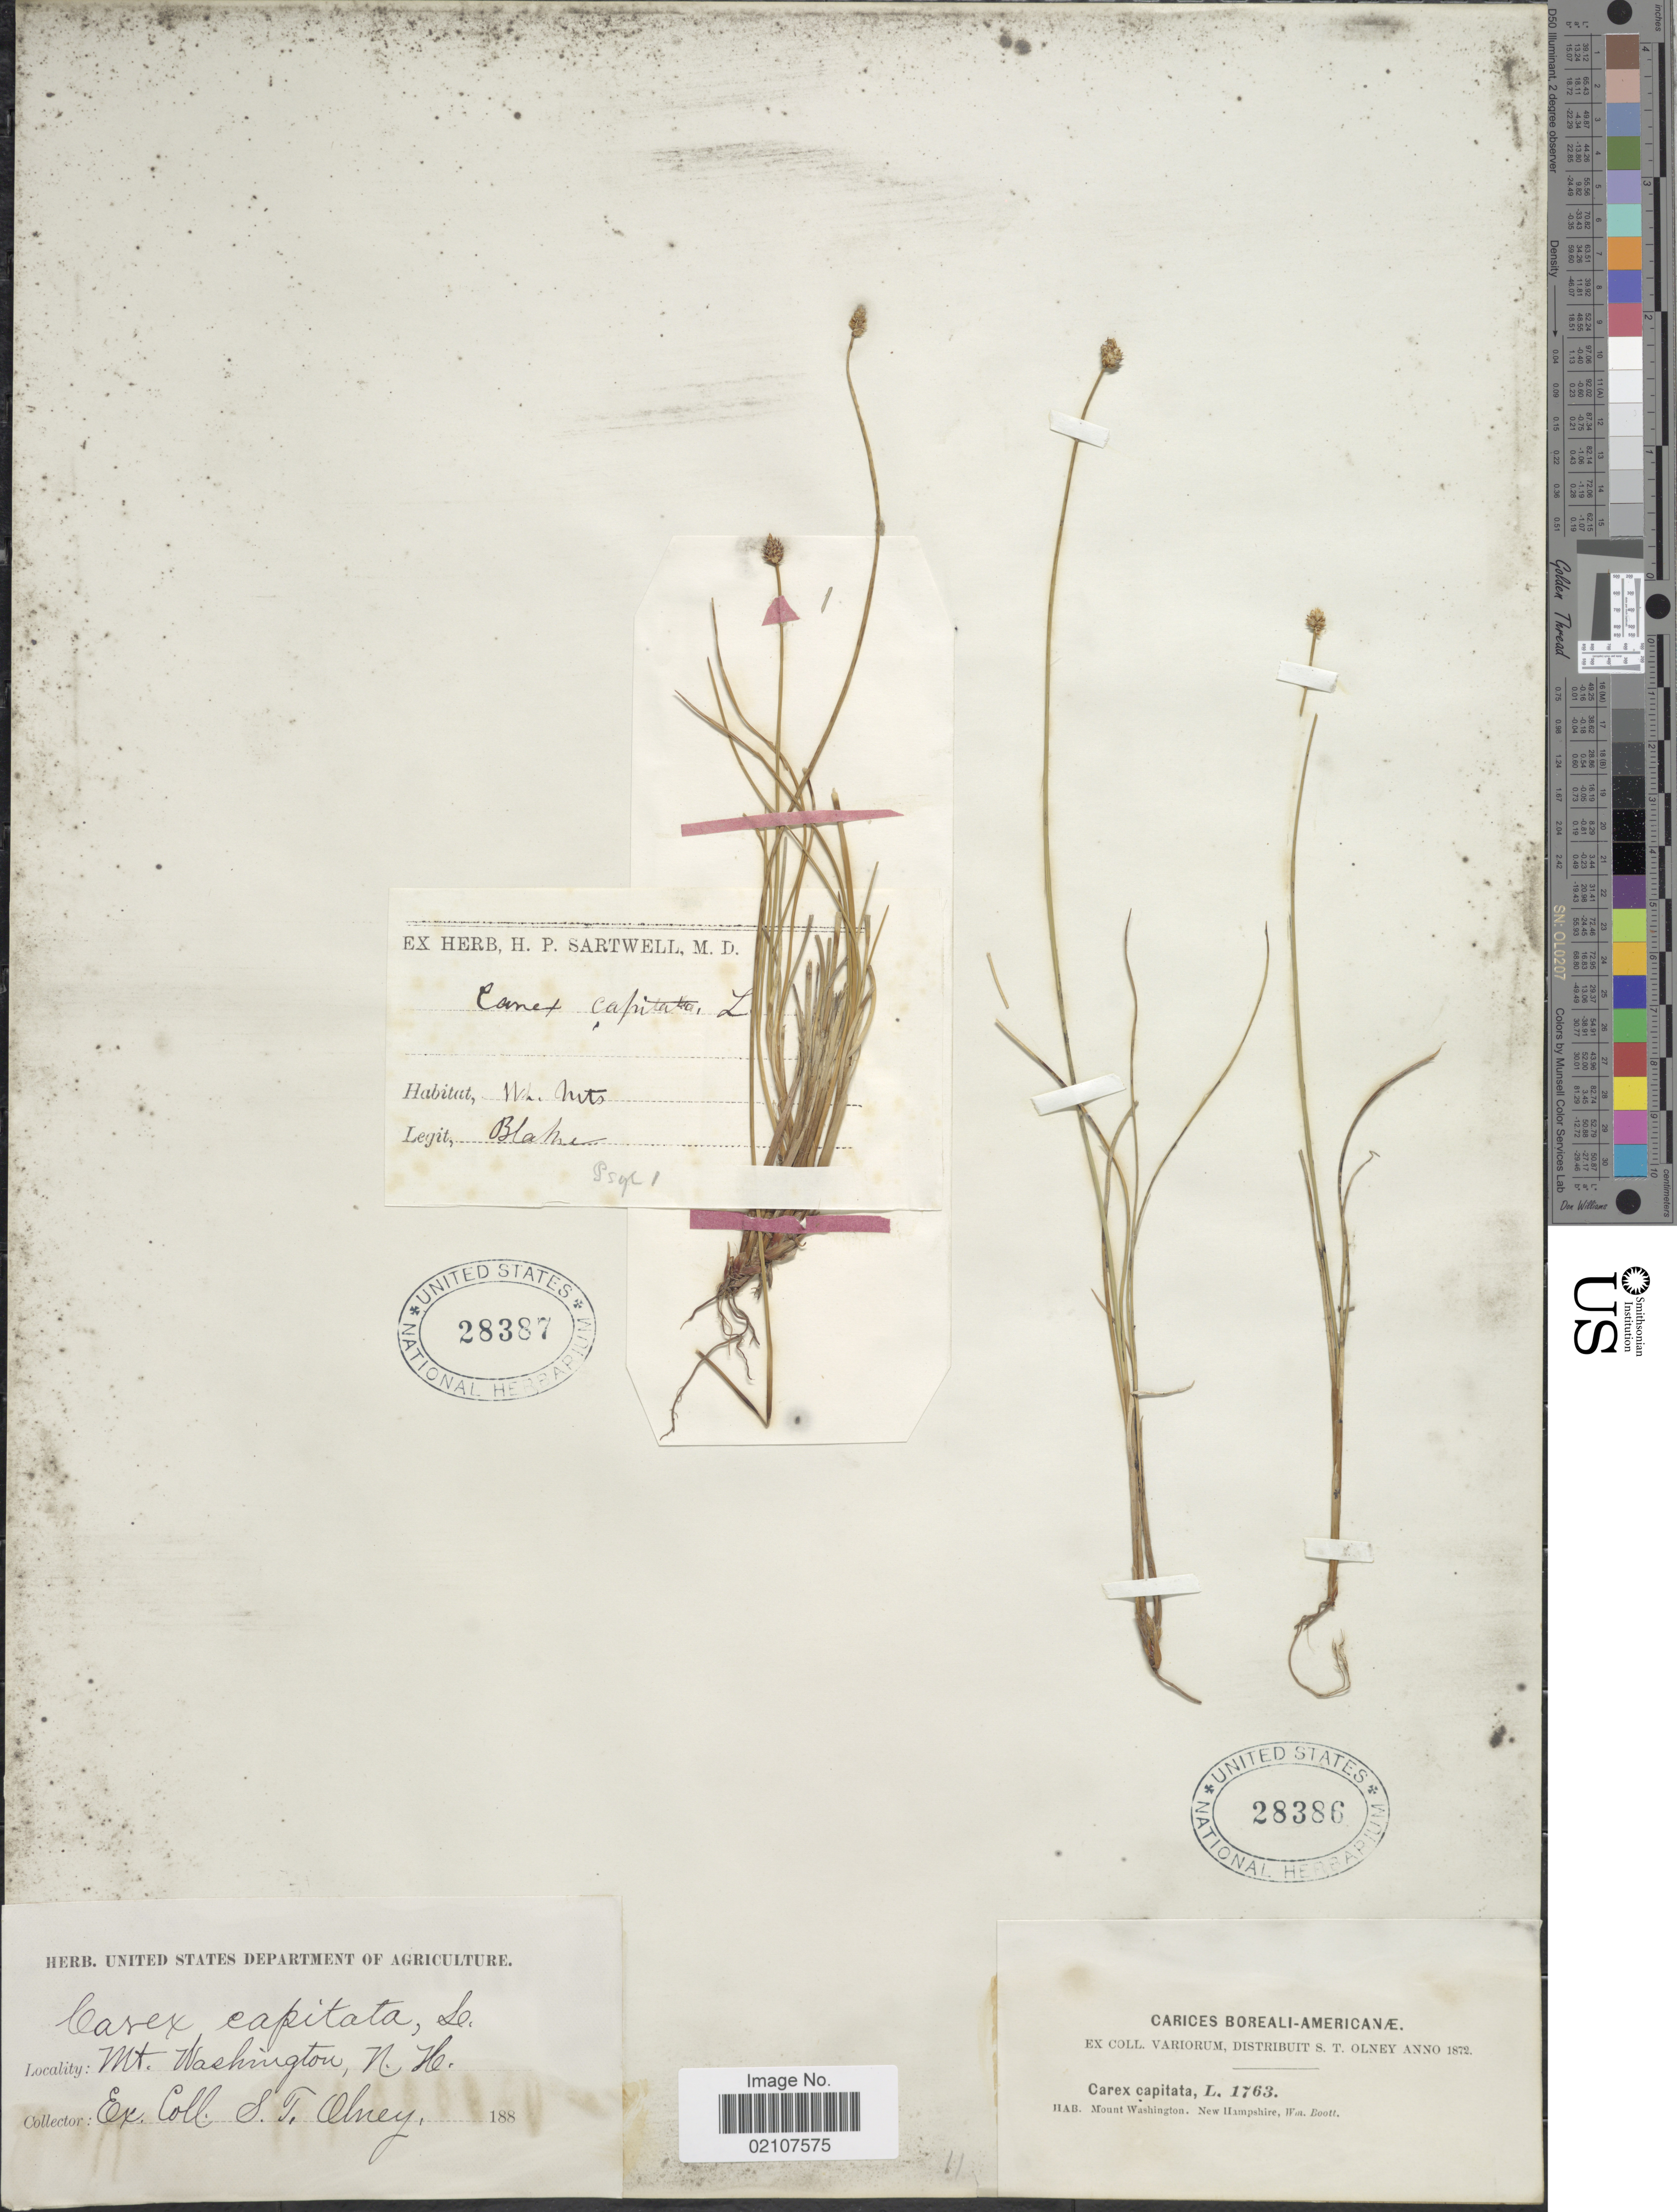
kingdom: Plantae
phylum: Tracheophyta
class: Liliopsida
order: Poales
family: Cyperaceae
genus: Carex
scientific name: Carex capitata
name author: L.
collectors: S. Olney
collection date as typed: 188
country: United States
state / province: New Hampshire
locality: Mt Washington, Carices Boreali-Americanæ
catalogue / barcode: US 28386